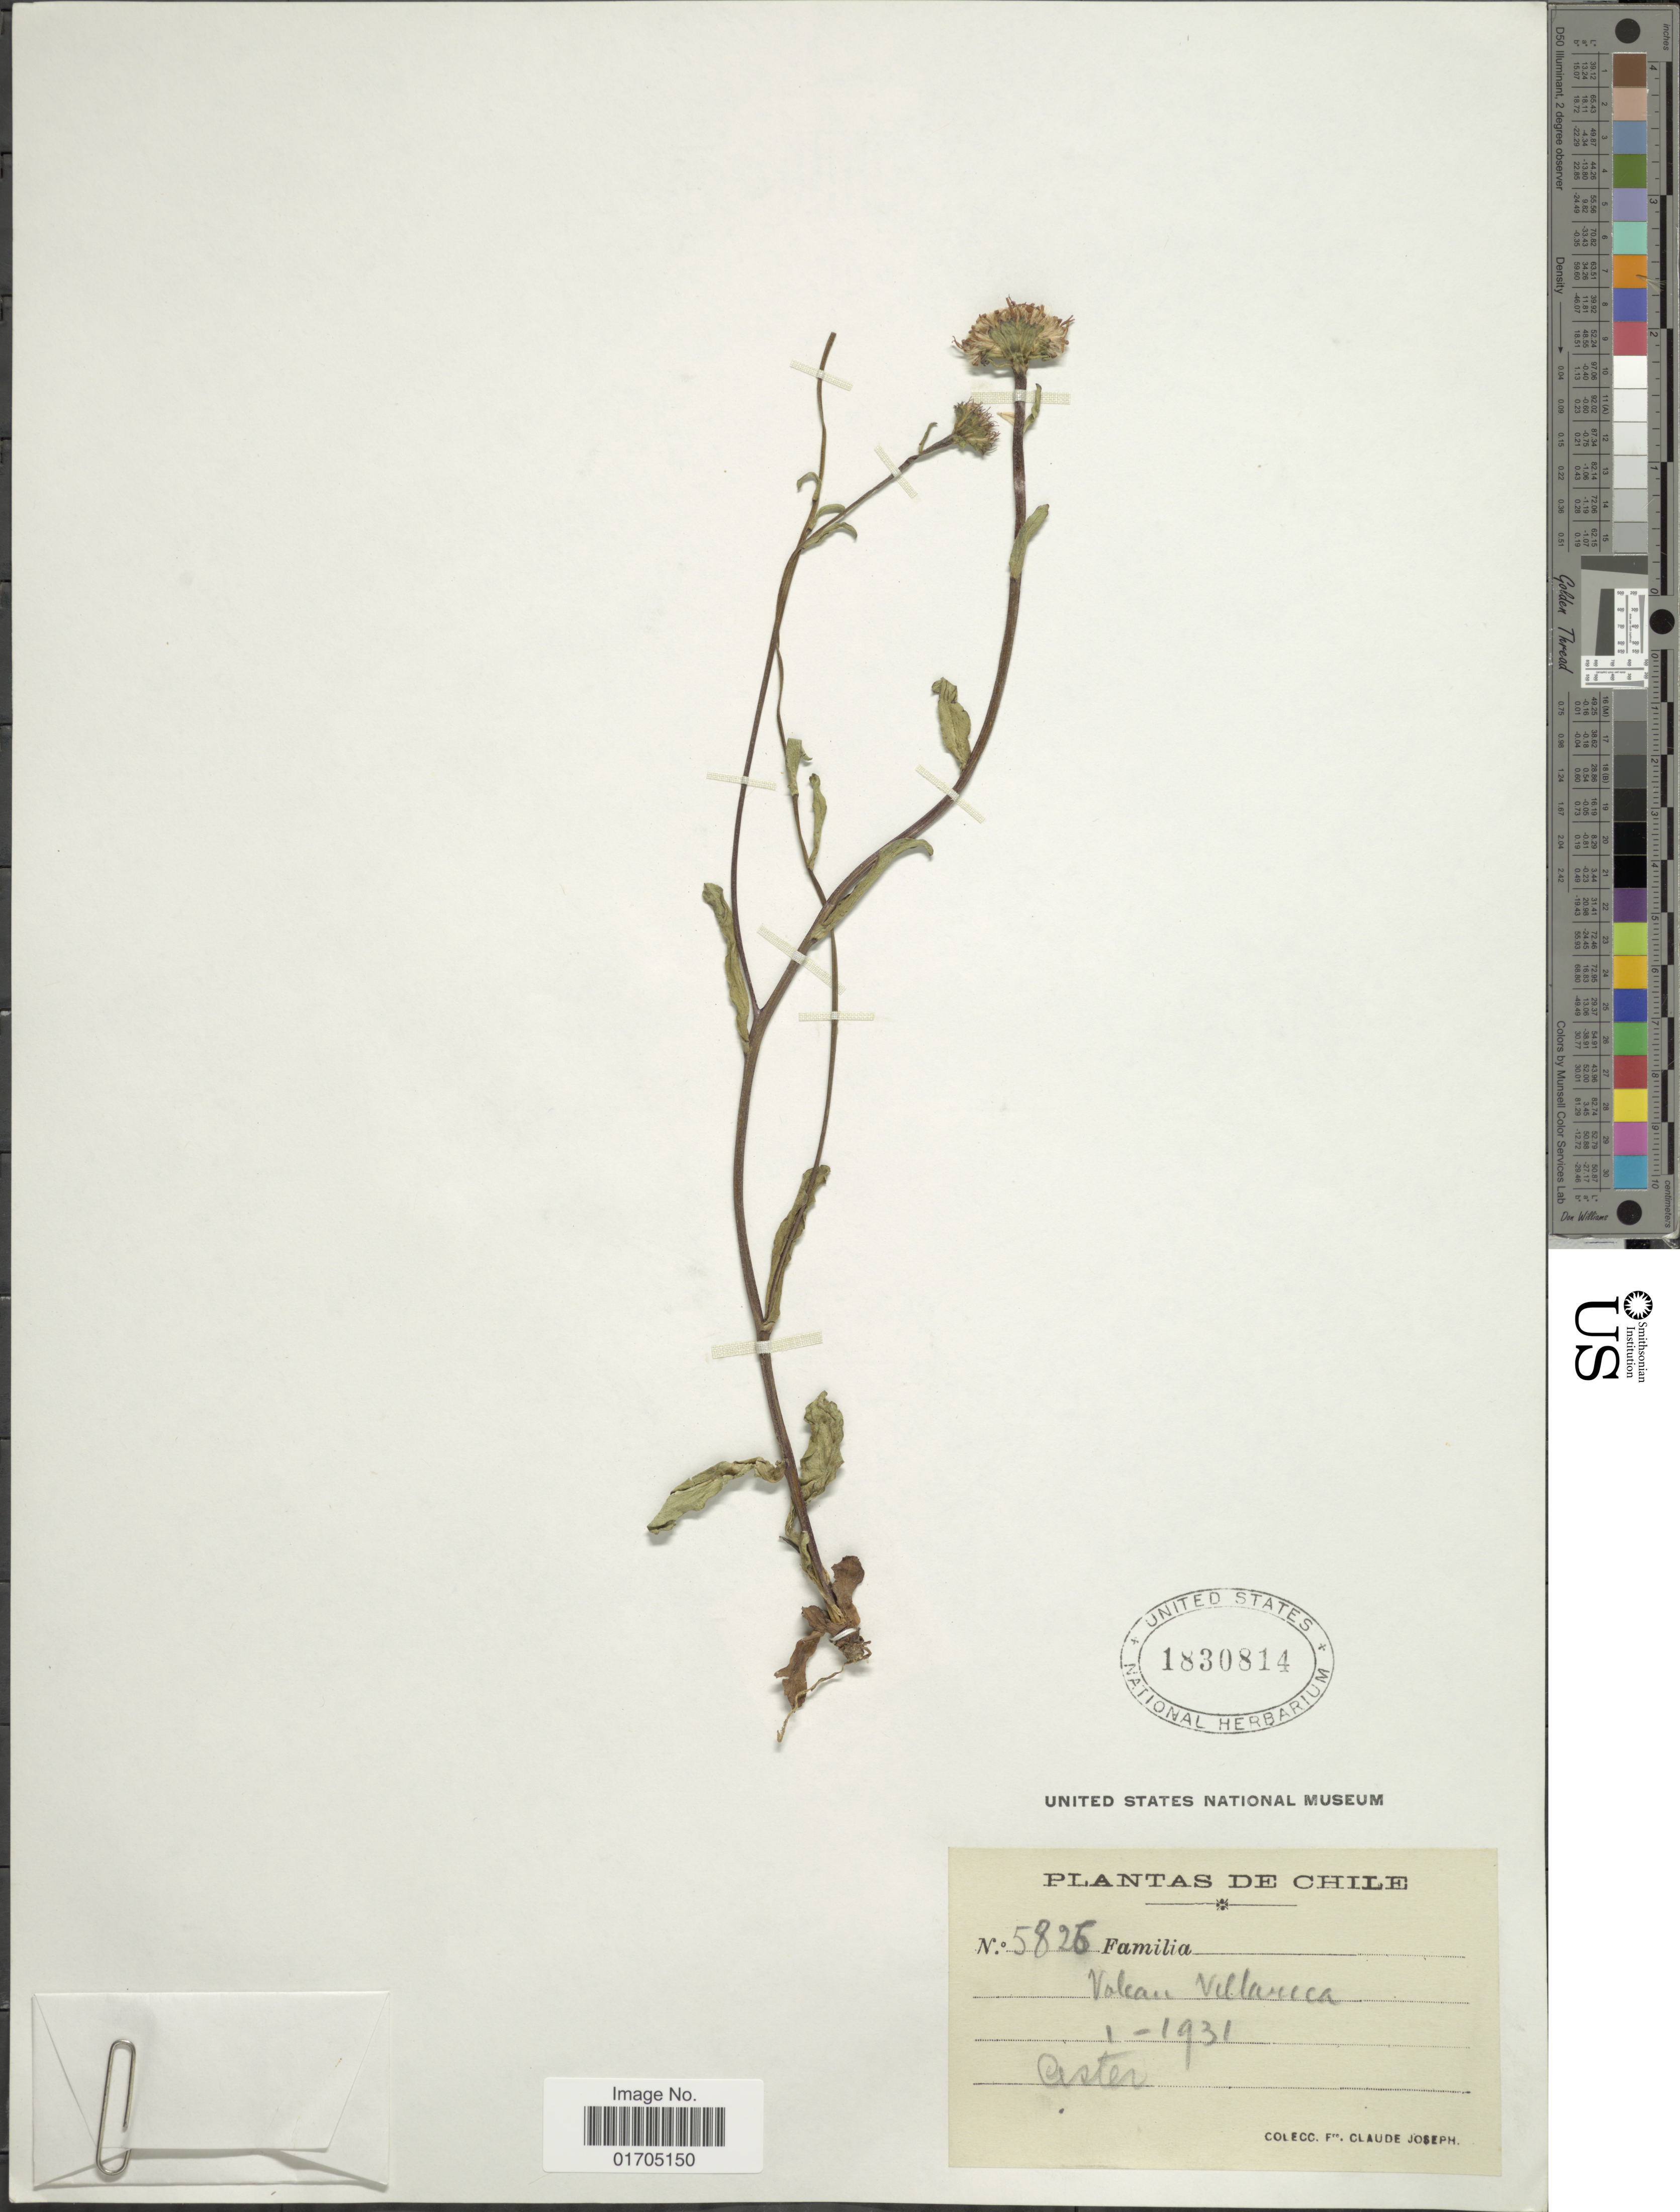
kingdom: Plantae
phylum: Tracheophyta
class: Magnoliopsida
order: Asterales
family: Asteraceae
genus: Symphyotrichum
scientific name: Symphyotrichum sp.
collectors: Frere Claude Joseph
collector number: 5826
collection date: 1931-01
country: Chile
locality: Volcan Villarica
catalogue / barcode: US 1830814